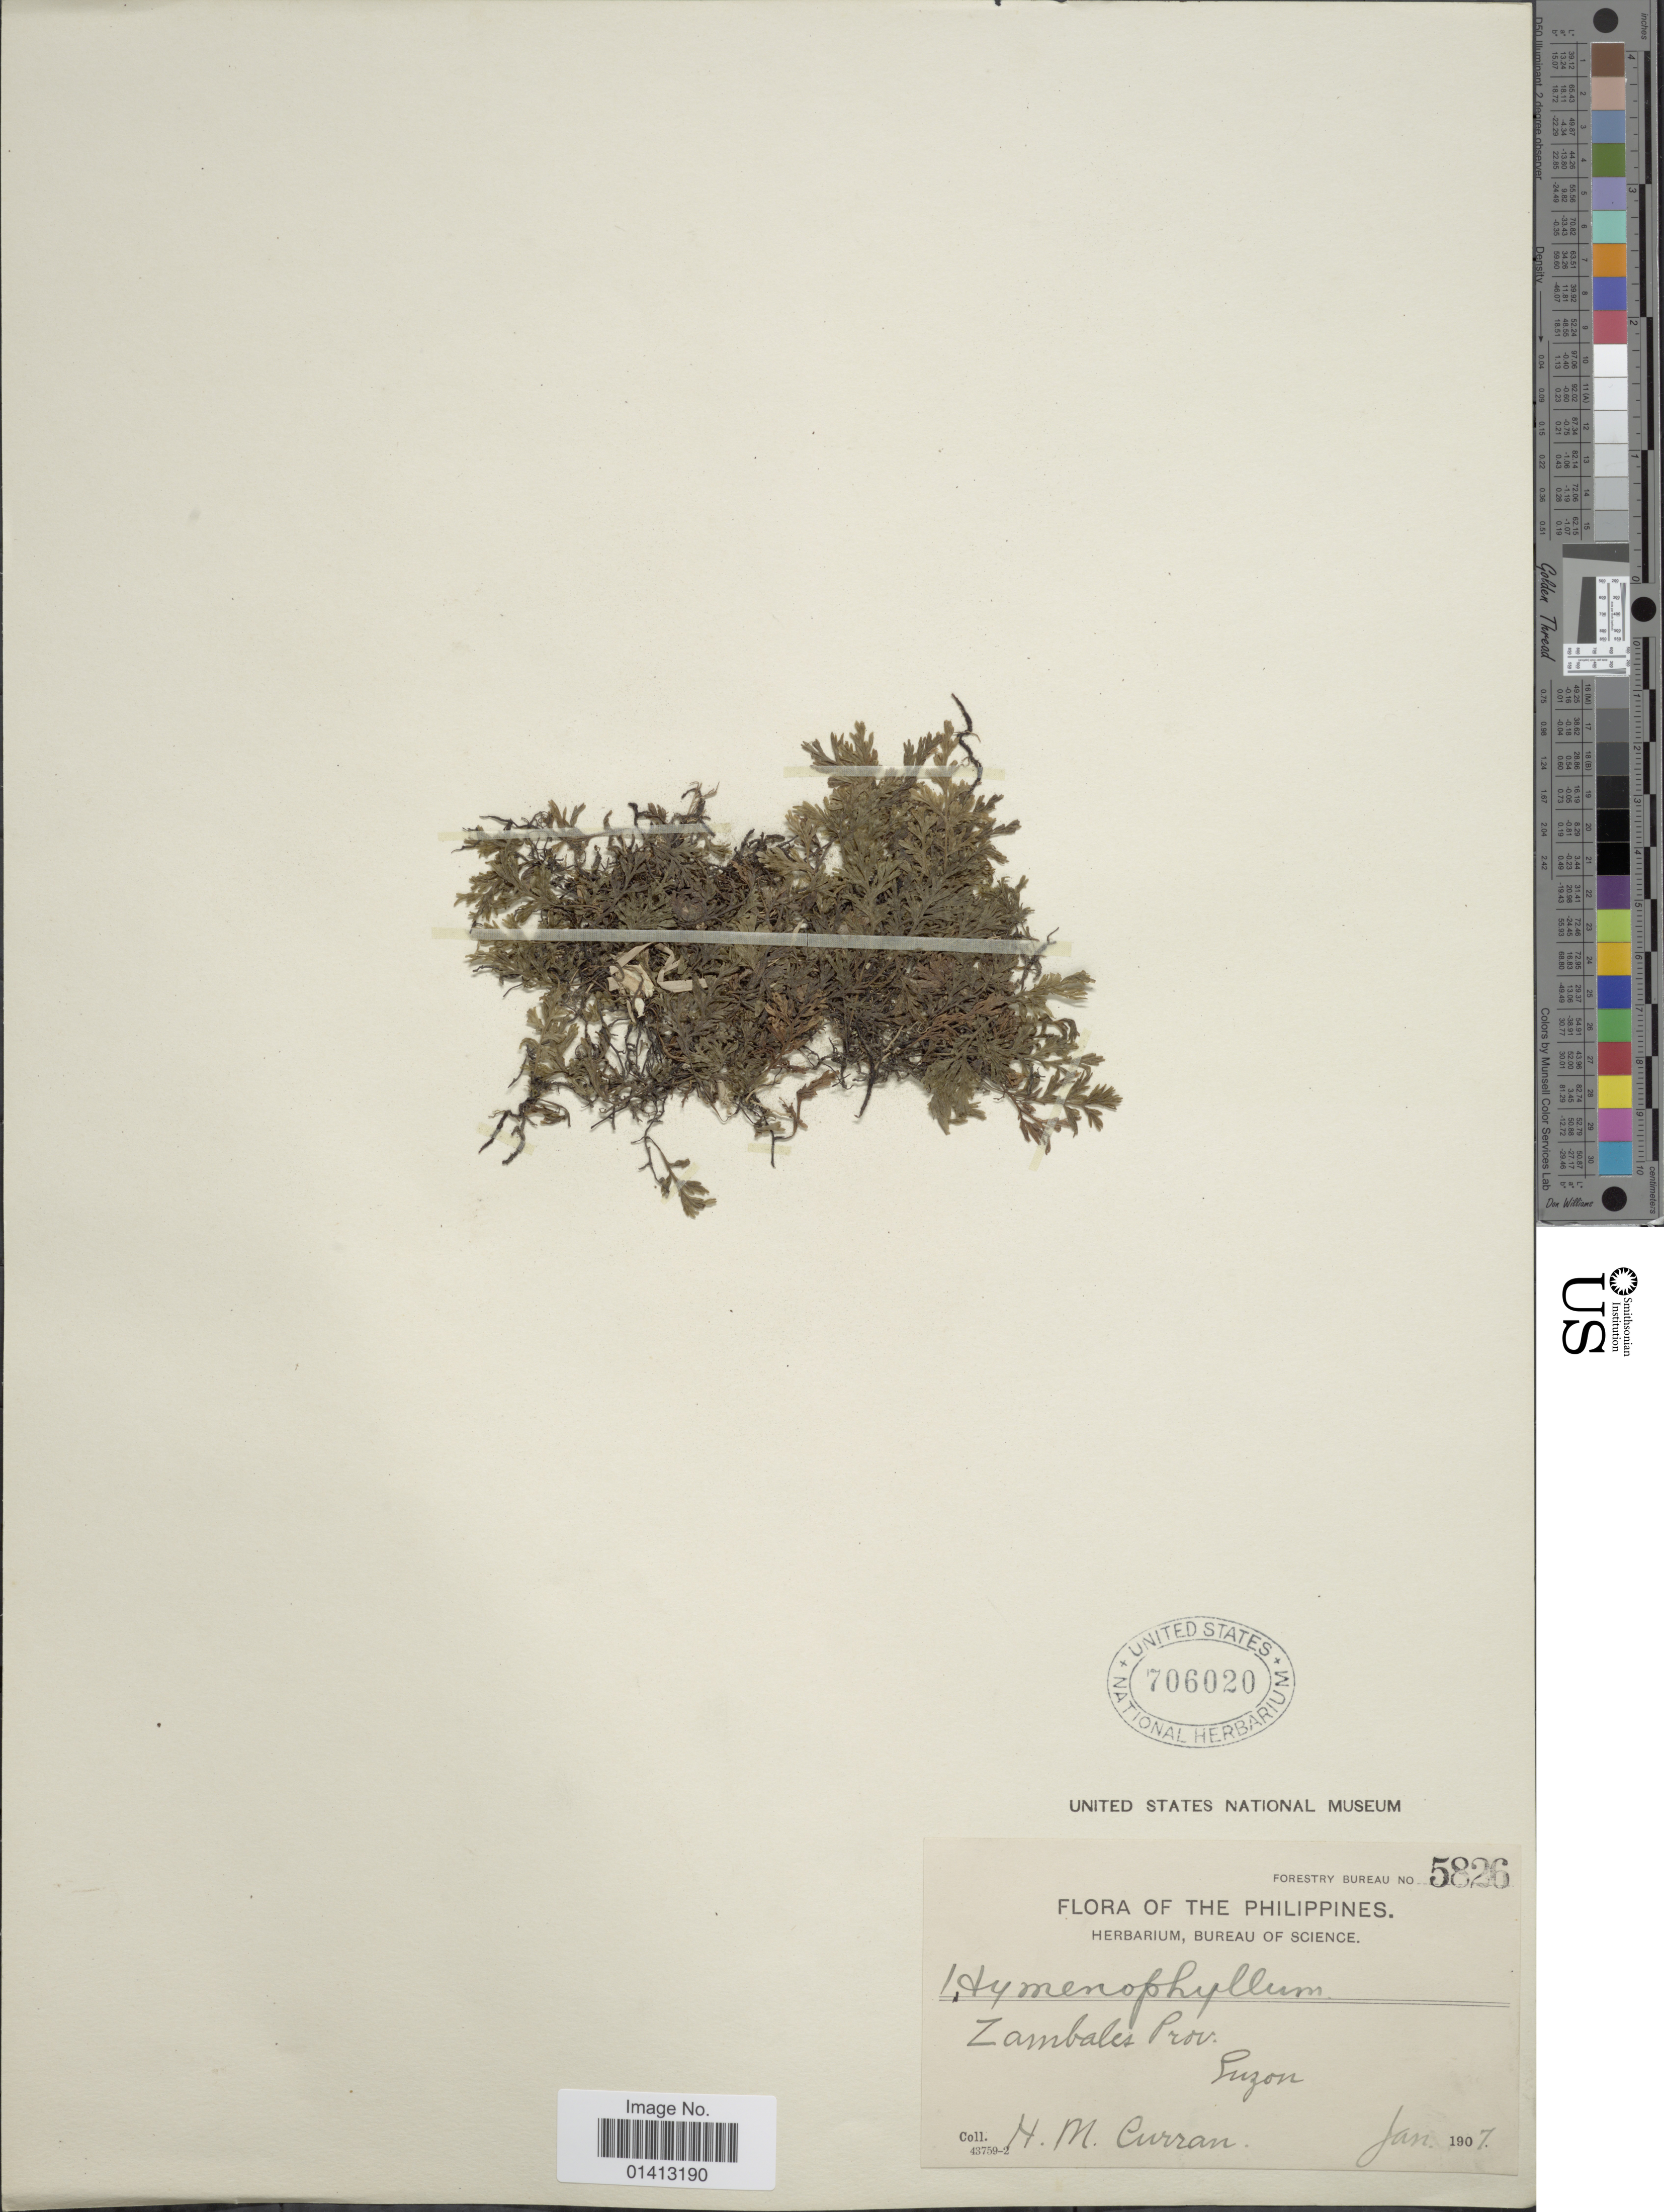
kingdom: Plantae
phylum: Tracheophyta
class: Polypodiopsida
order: Hymenophyllales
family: Hymenophyllaceae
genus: Crepidomanes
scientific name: Crepidomanes sp.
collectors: H. M. Curran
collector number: Forestry Bureau 5826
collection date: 1907-01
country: Philippines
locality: Zambales Prov. Luzon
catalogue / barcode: US 706020